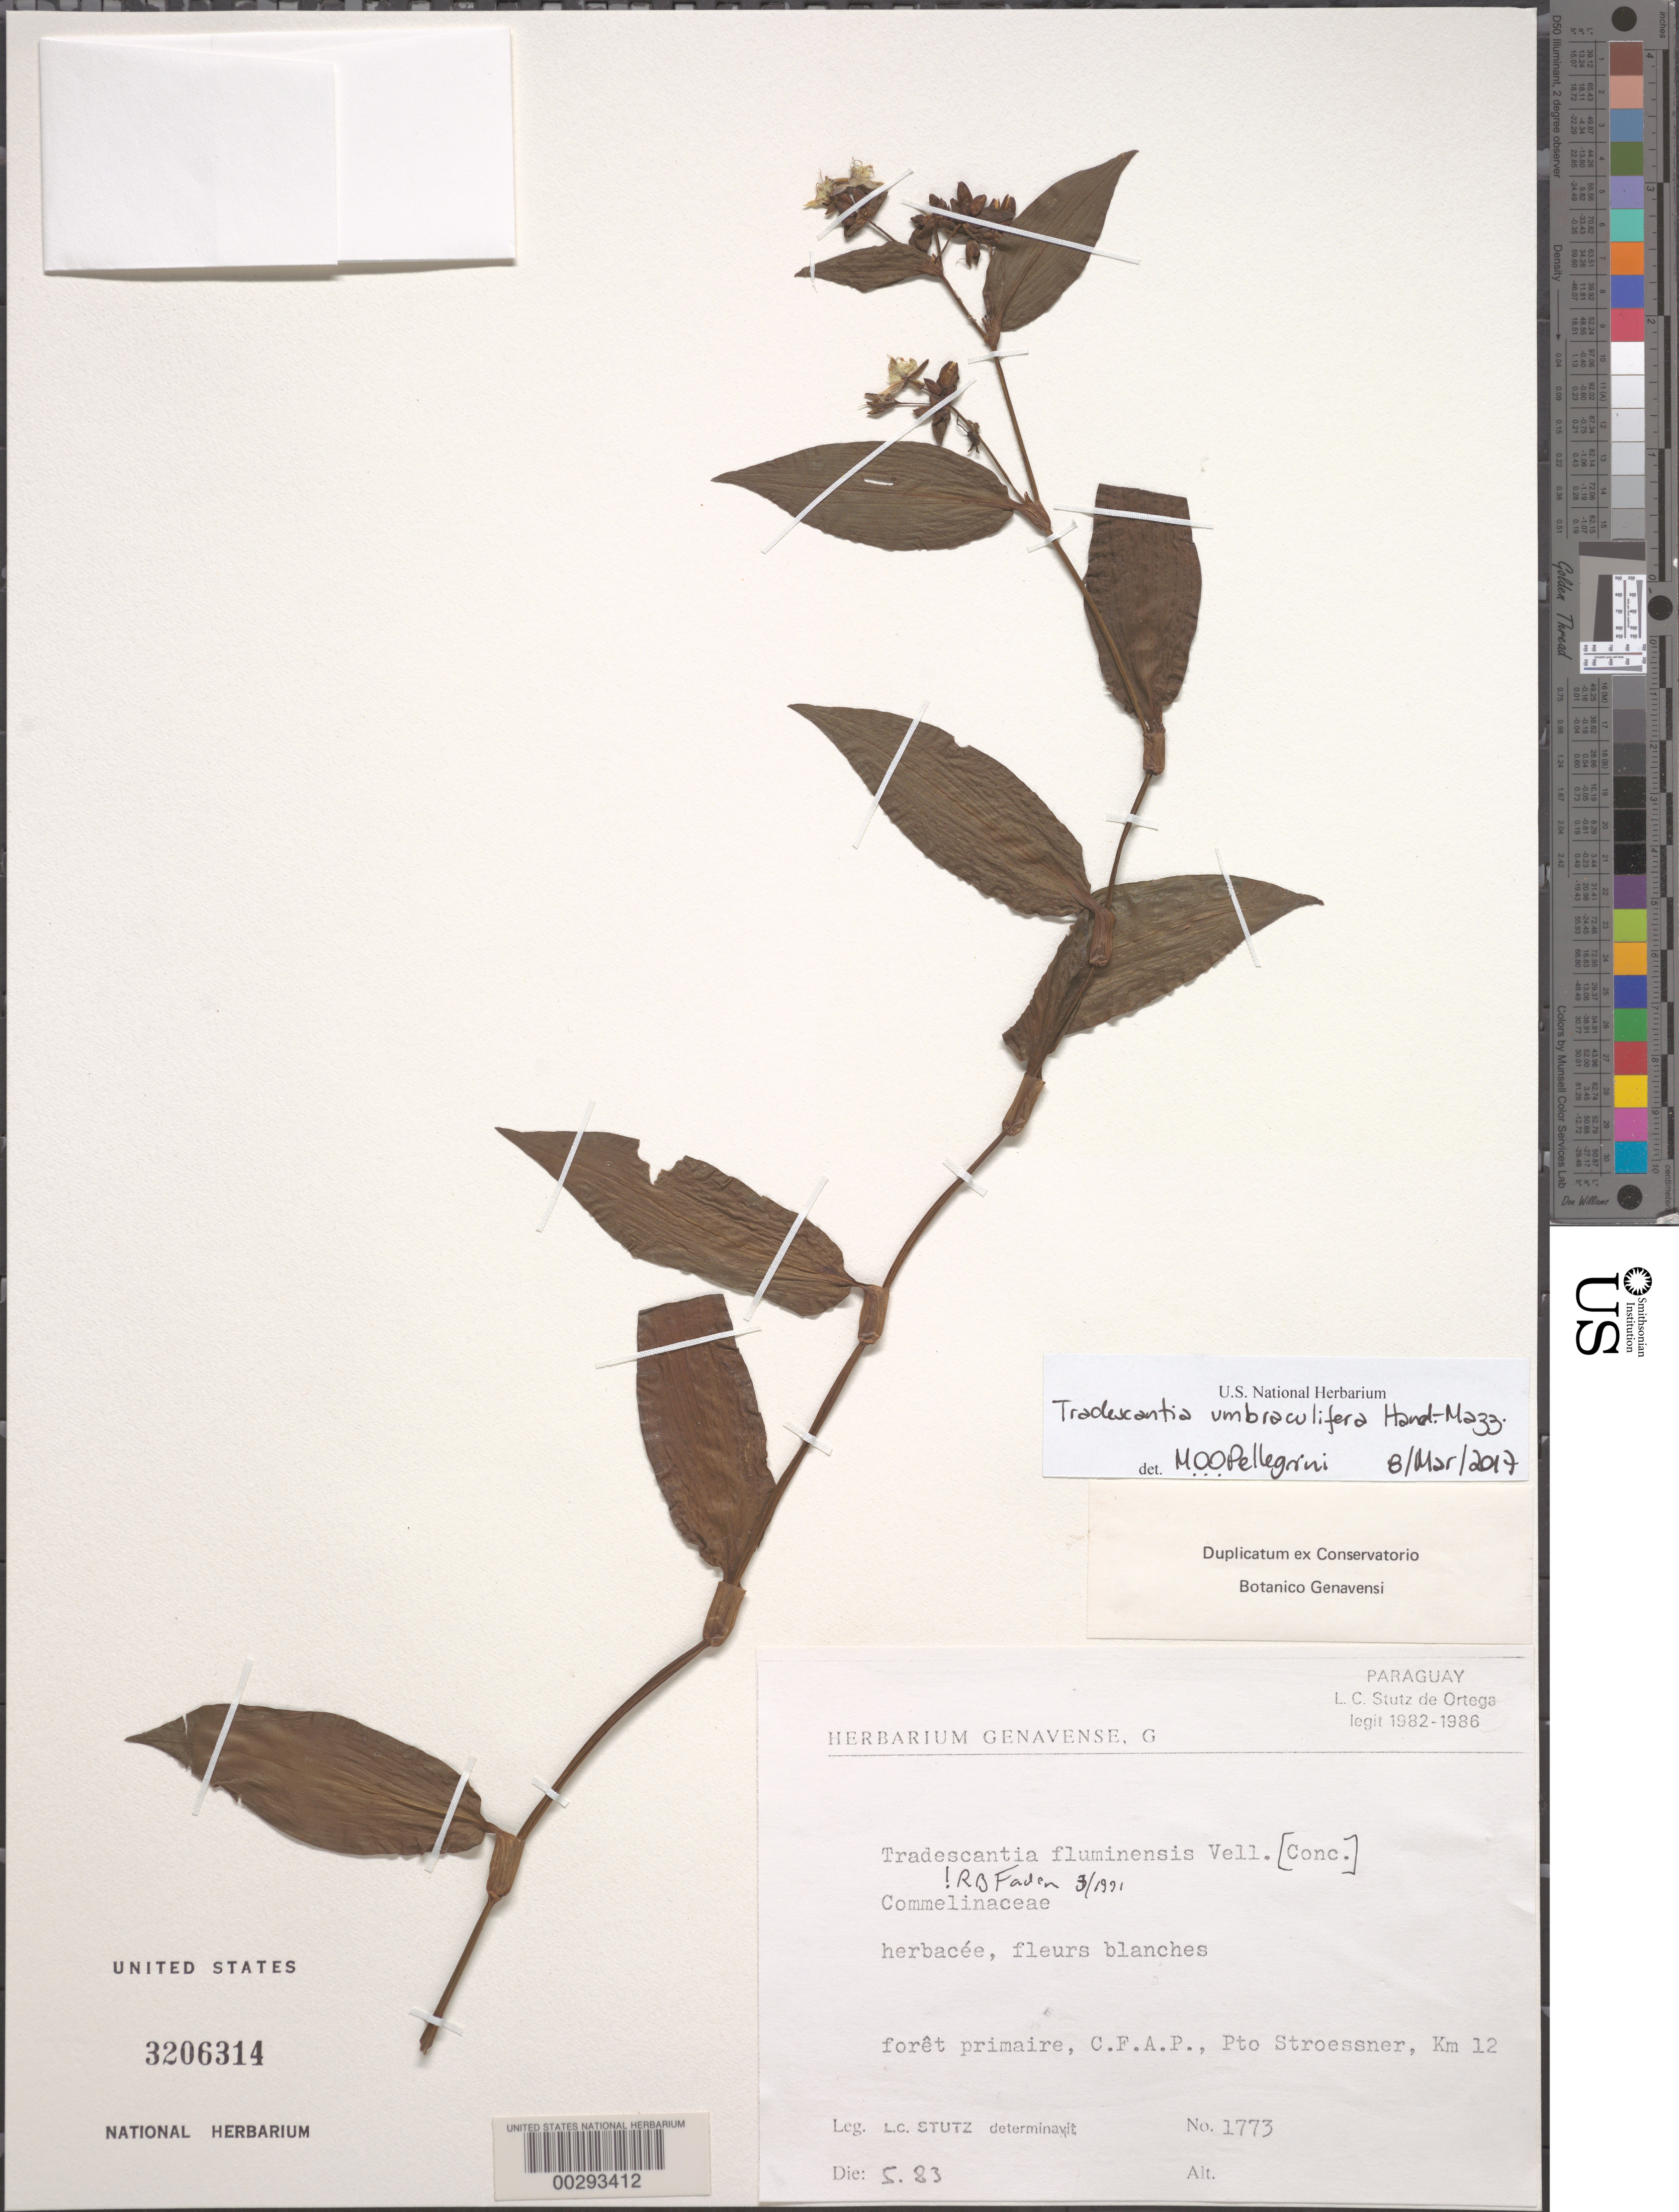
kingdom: Plantae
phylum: Tracheophyta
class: Liliopsida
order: Commelinales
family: Commelinaceae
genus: Tradescantia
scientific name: Tradescantia umbraculifera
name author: Hand.-Mazz.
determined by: Pellegrini, M. O. de Oliveira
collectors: L. C. Stutz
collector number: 1773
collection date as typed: May 1983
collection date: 1983-05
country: Paraguay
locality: Pto stroessner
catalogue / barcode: US 3206314